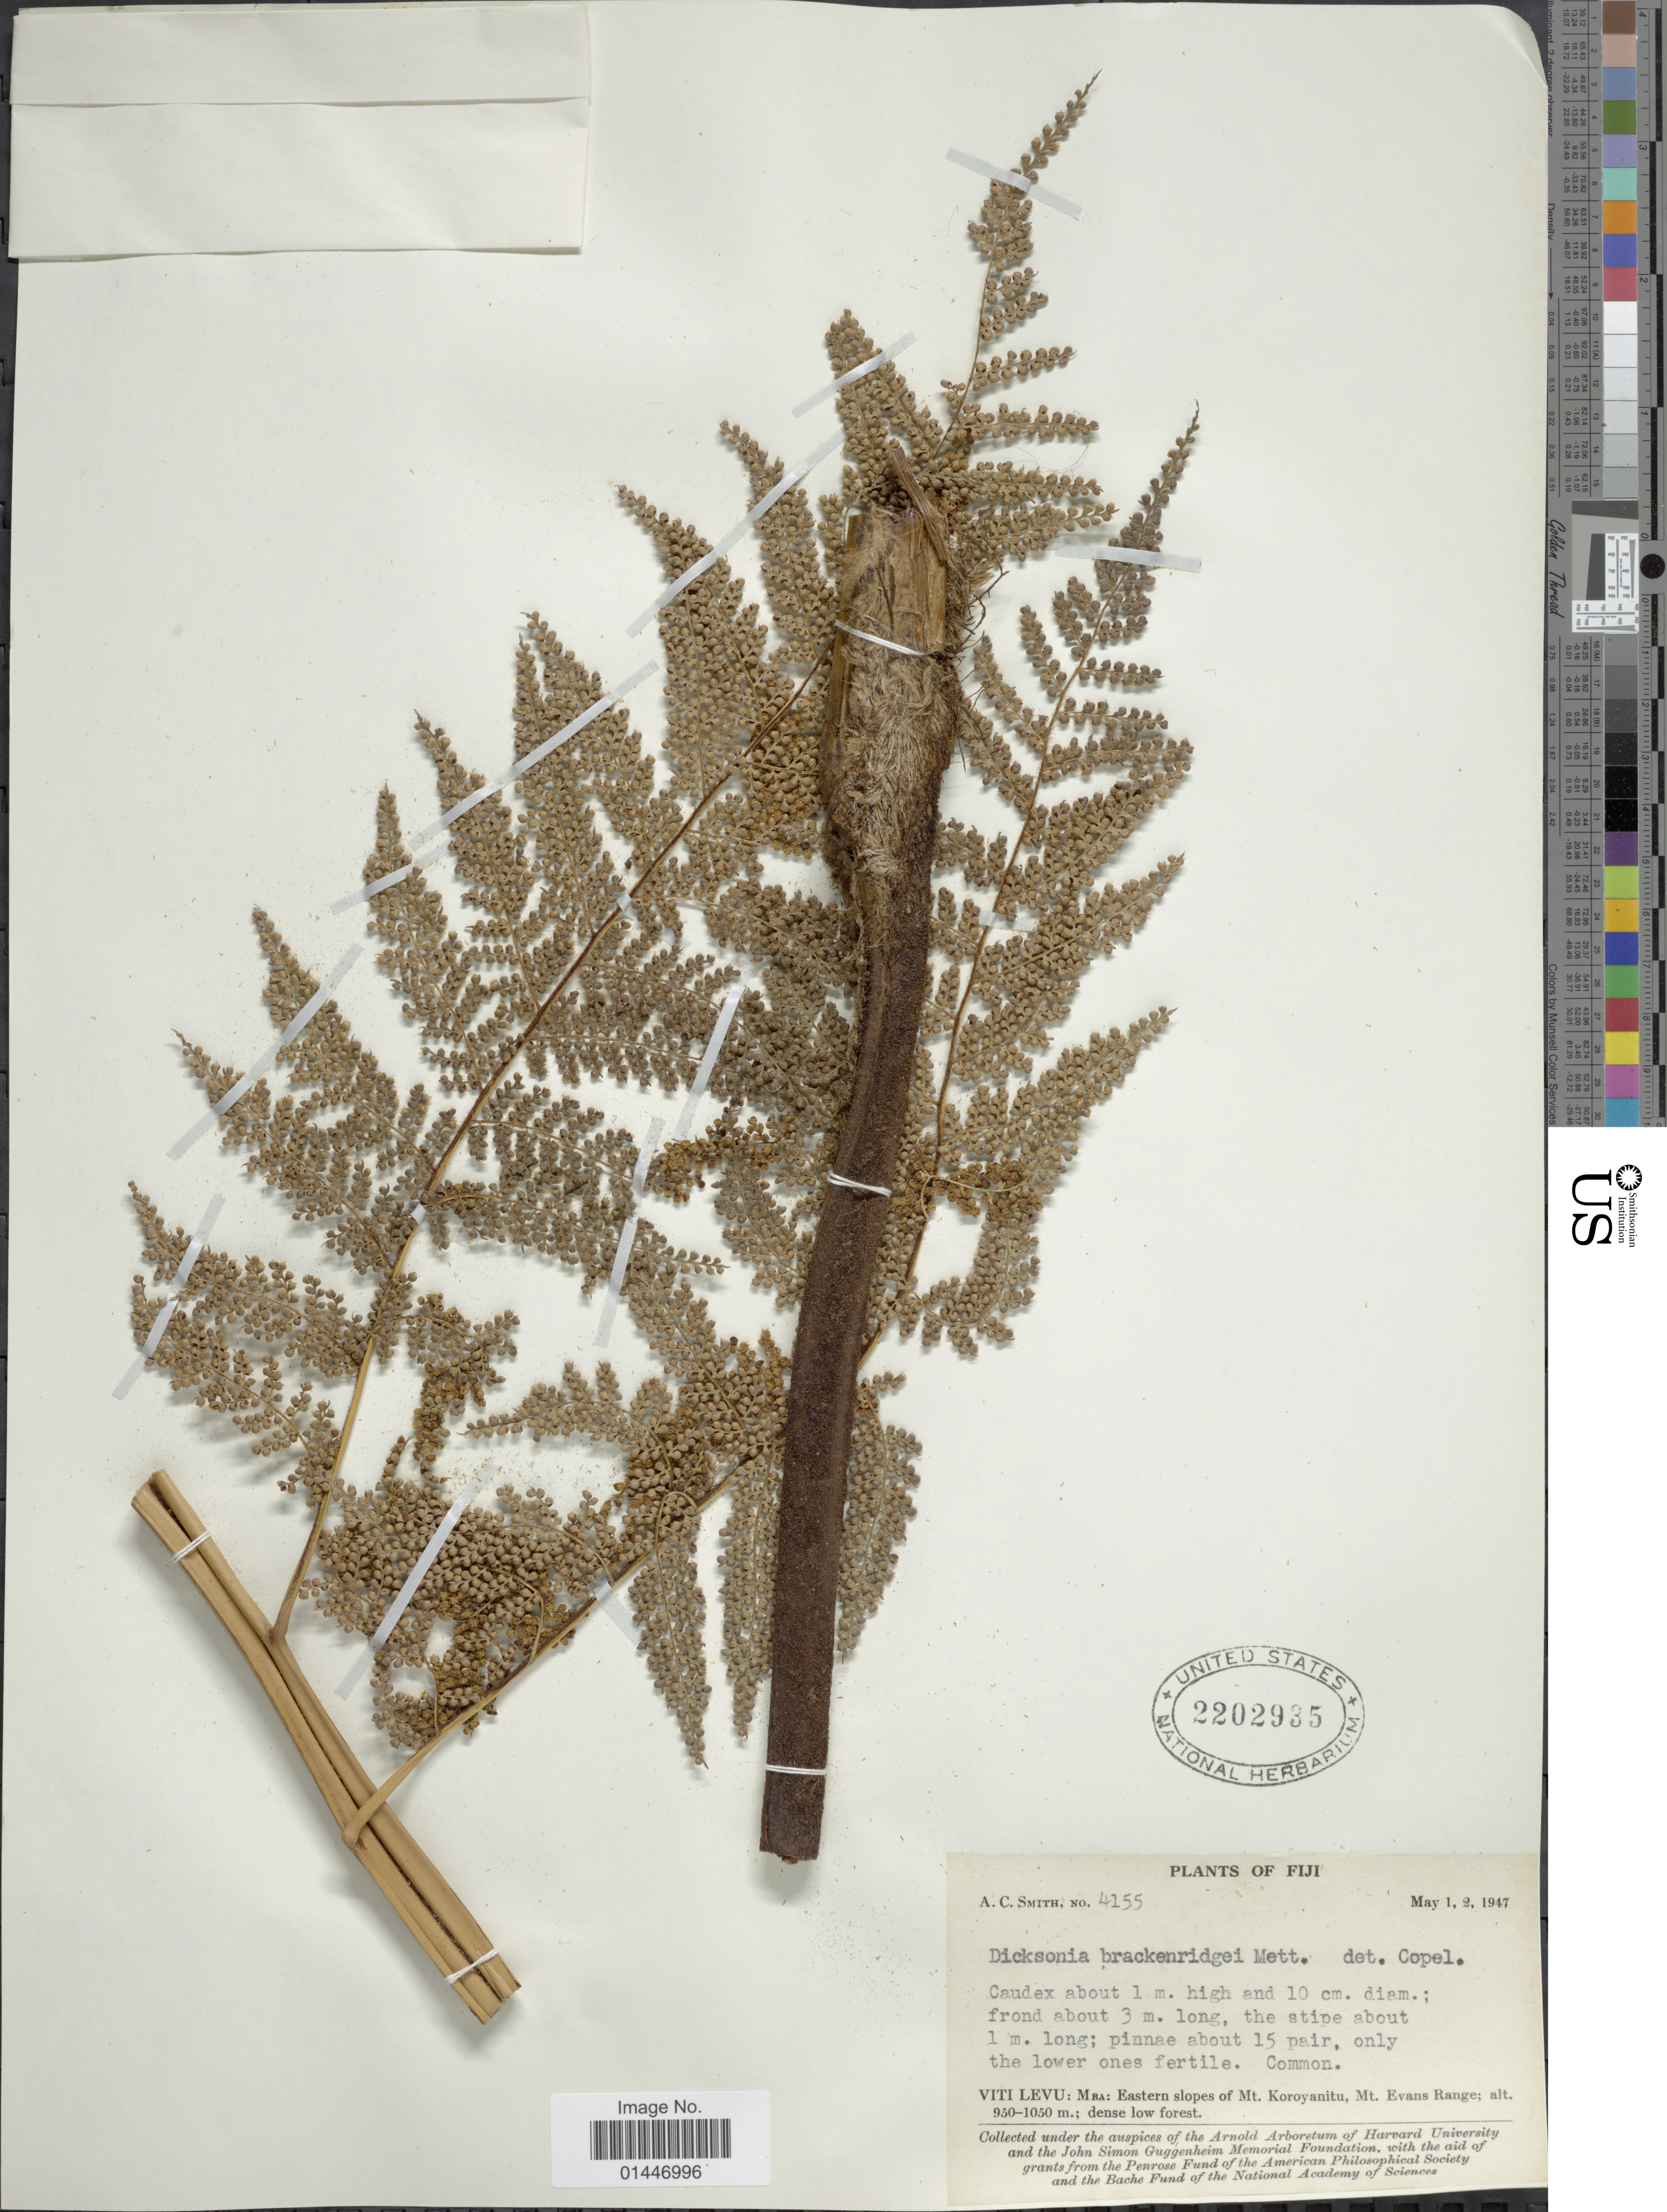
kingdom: Plantae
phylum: Tracheophyta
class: Polypodiopsida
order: Cyatheales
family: Dicksoniaceae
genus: Dicksonia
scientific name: Dicksonia brackenridgei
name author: Mett.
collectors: A. C. Smith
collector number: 4155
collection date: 1947-05-01/1947-05-02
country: Fiji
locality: Viti Levu: Mba: Eastern slopes of Mt. Koroyanitu, Mt. Evans Range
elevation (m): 950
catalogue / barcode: US 2202935